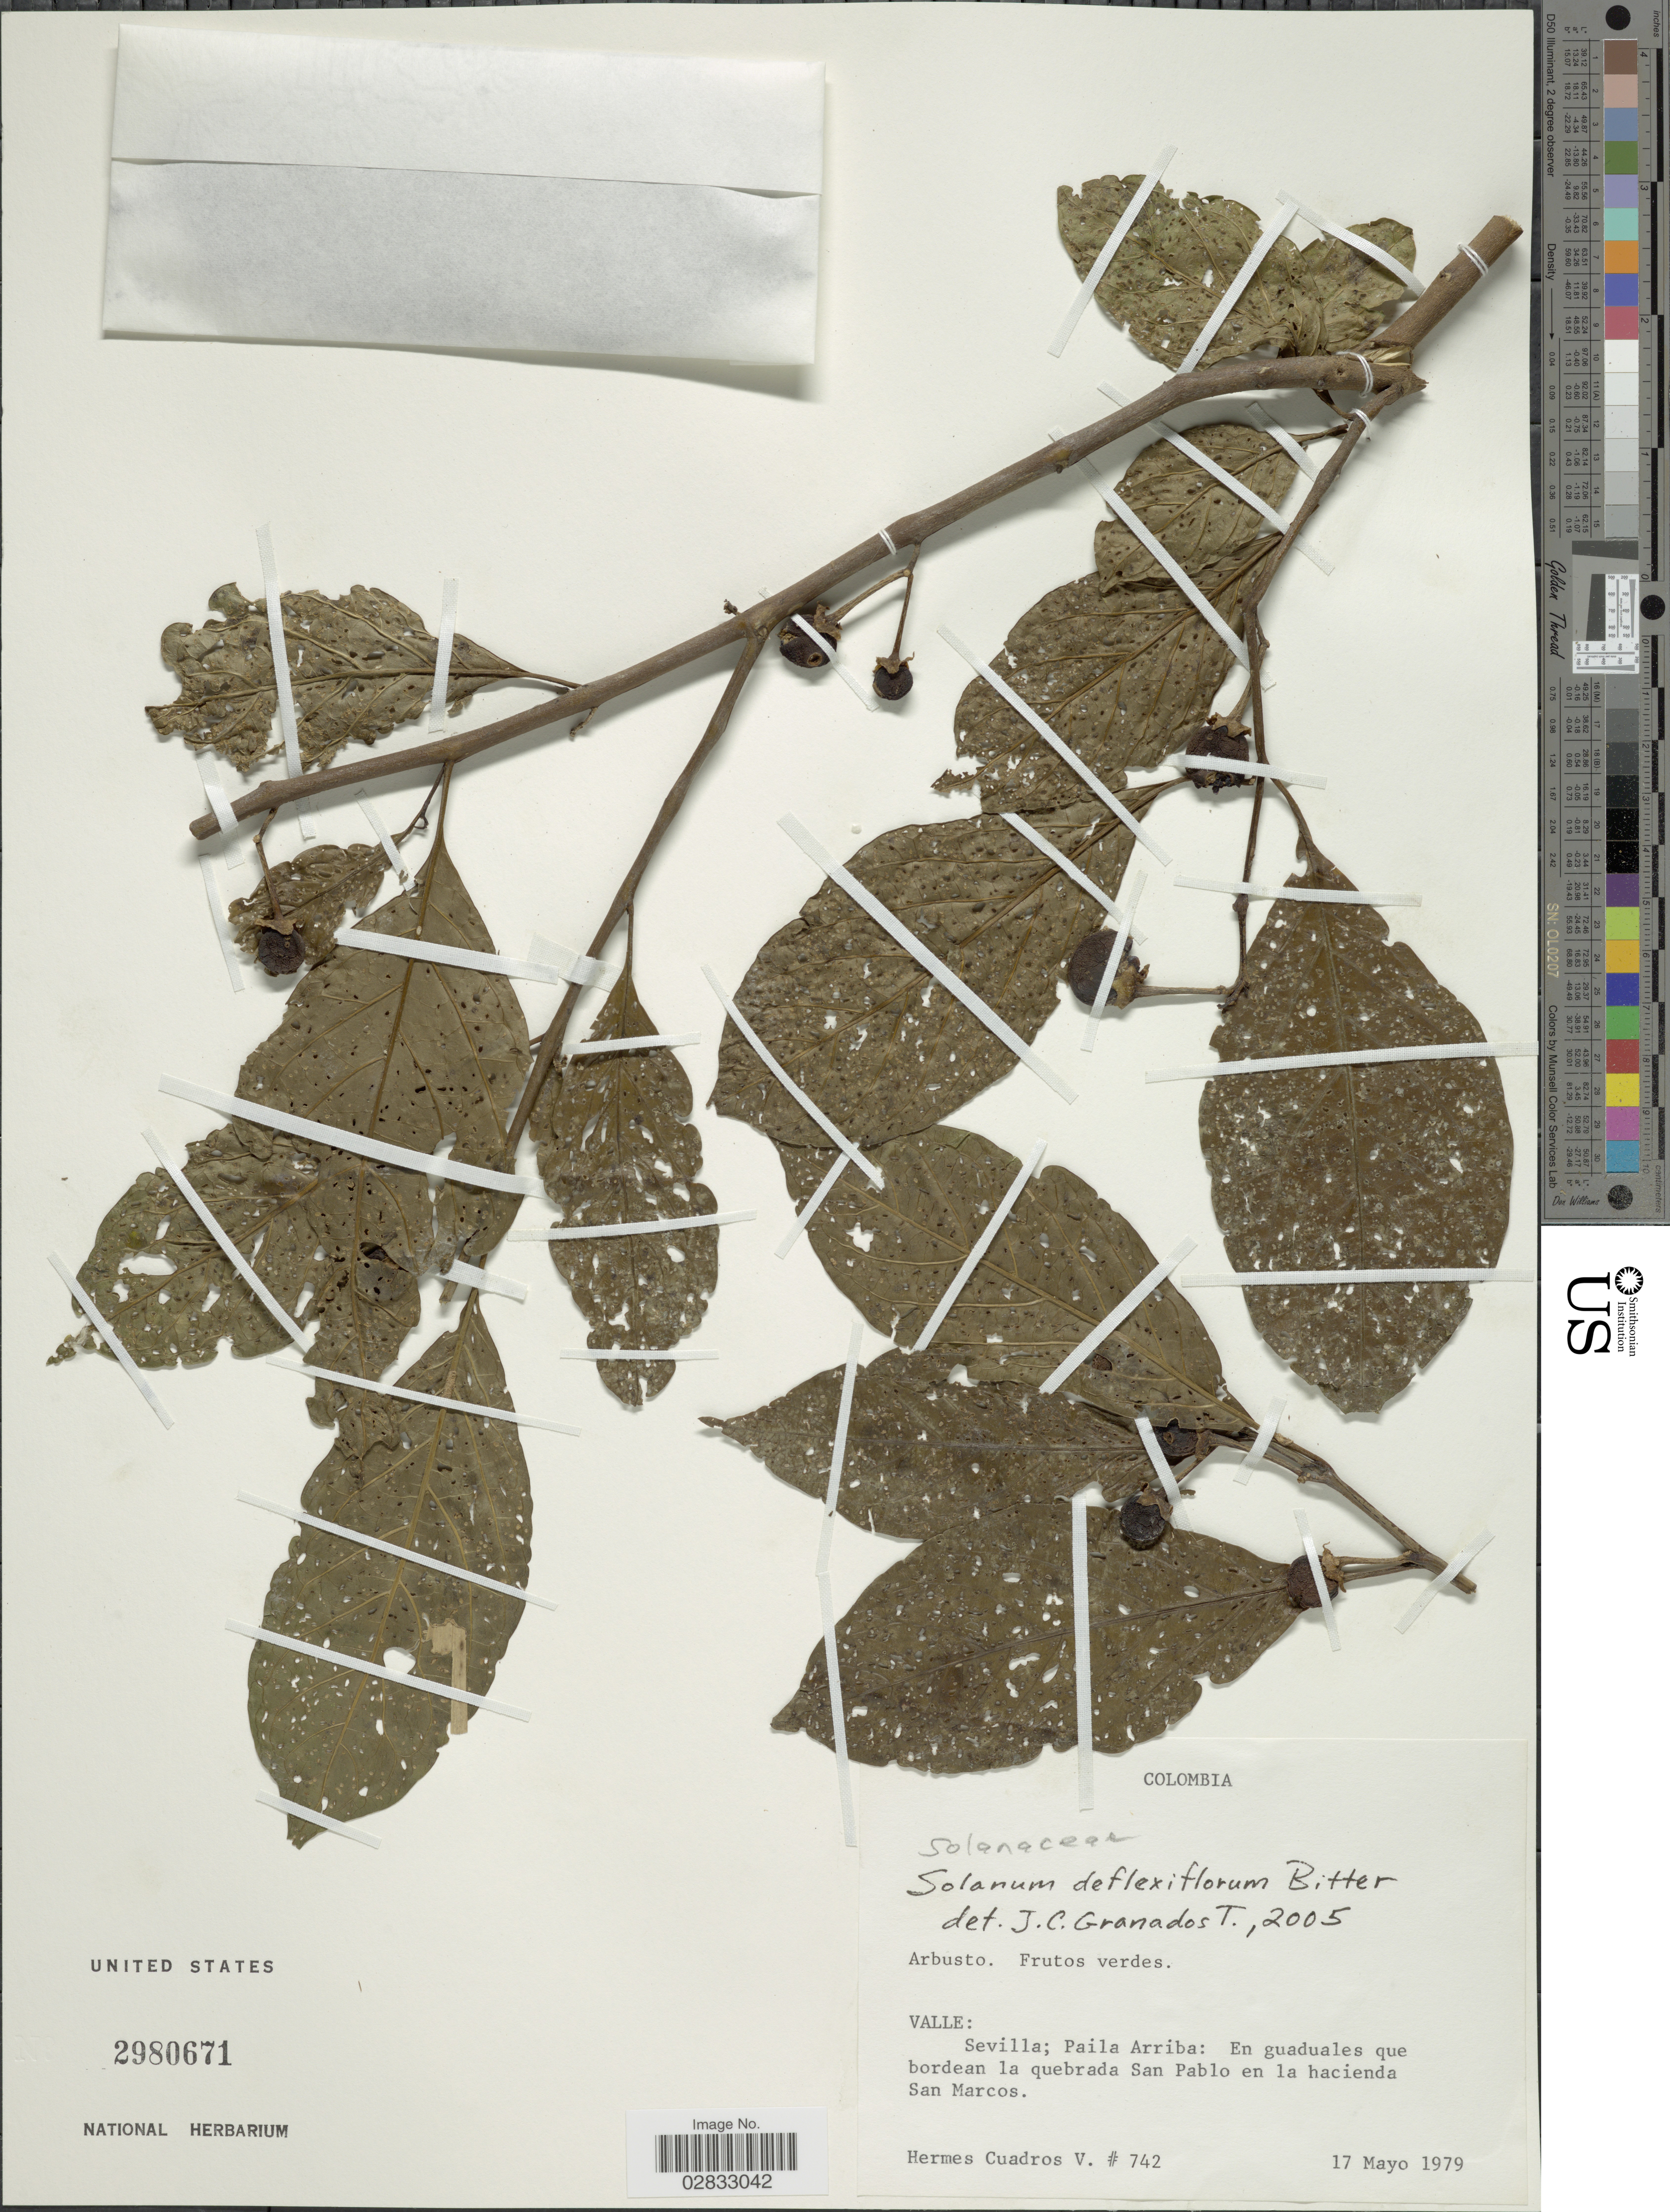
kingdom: Plantae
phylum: Tracheophyta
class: Magnoliopsida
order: Solanales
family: Solanaceae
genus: Solanum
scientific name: Solanum deflexiflorum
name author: Bitter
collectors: H. Cuadros V.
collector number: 742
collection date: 1979-05-17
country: Colombia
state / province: Valle del Cauca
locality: Valle: Sevilla; Paila Arriba: En guaduales que bordean la quebrada San Pablo en la hacienda San Marcos.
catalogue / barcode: US 2980671